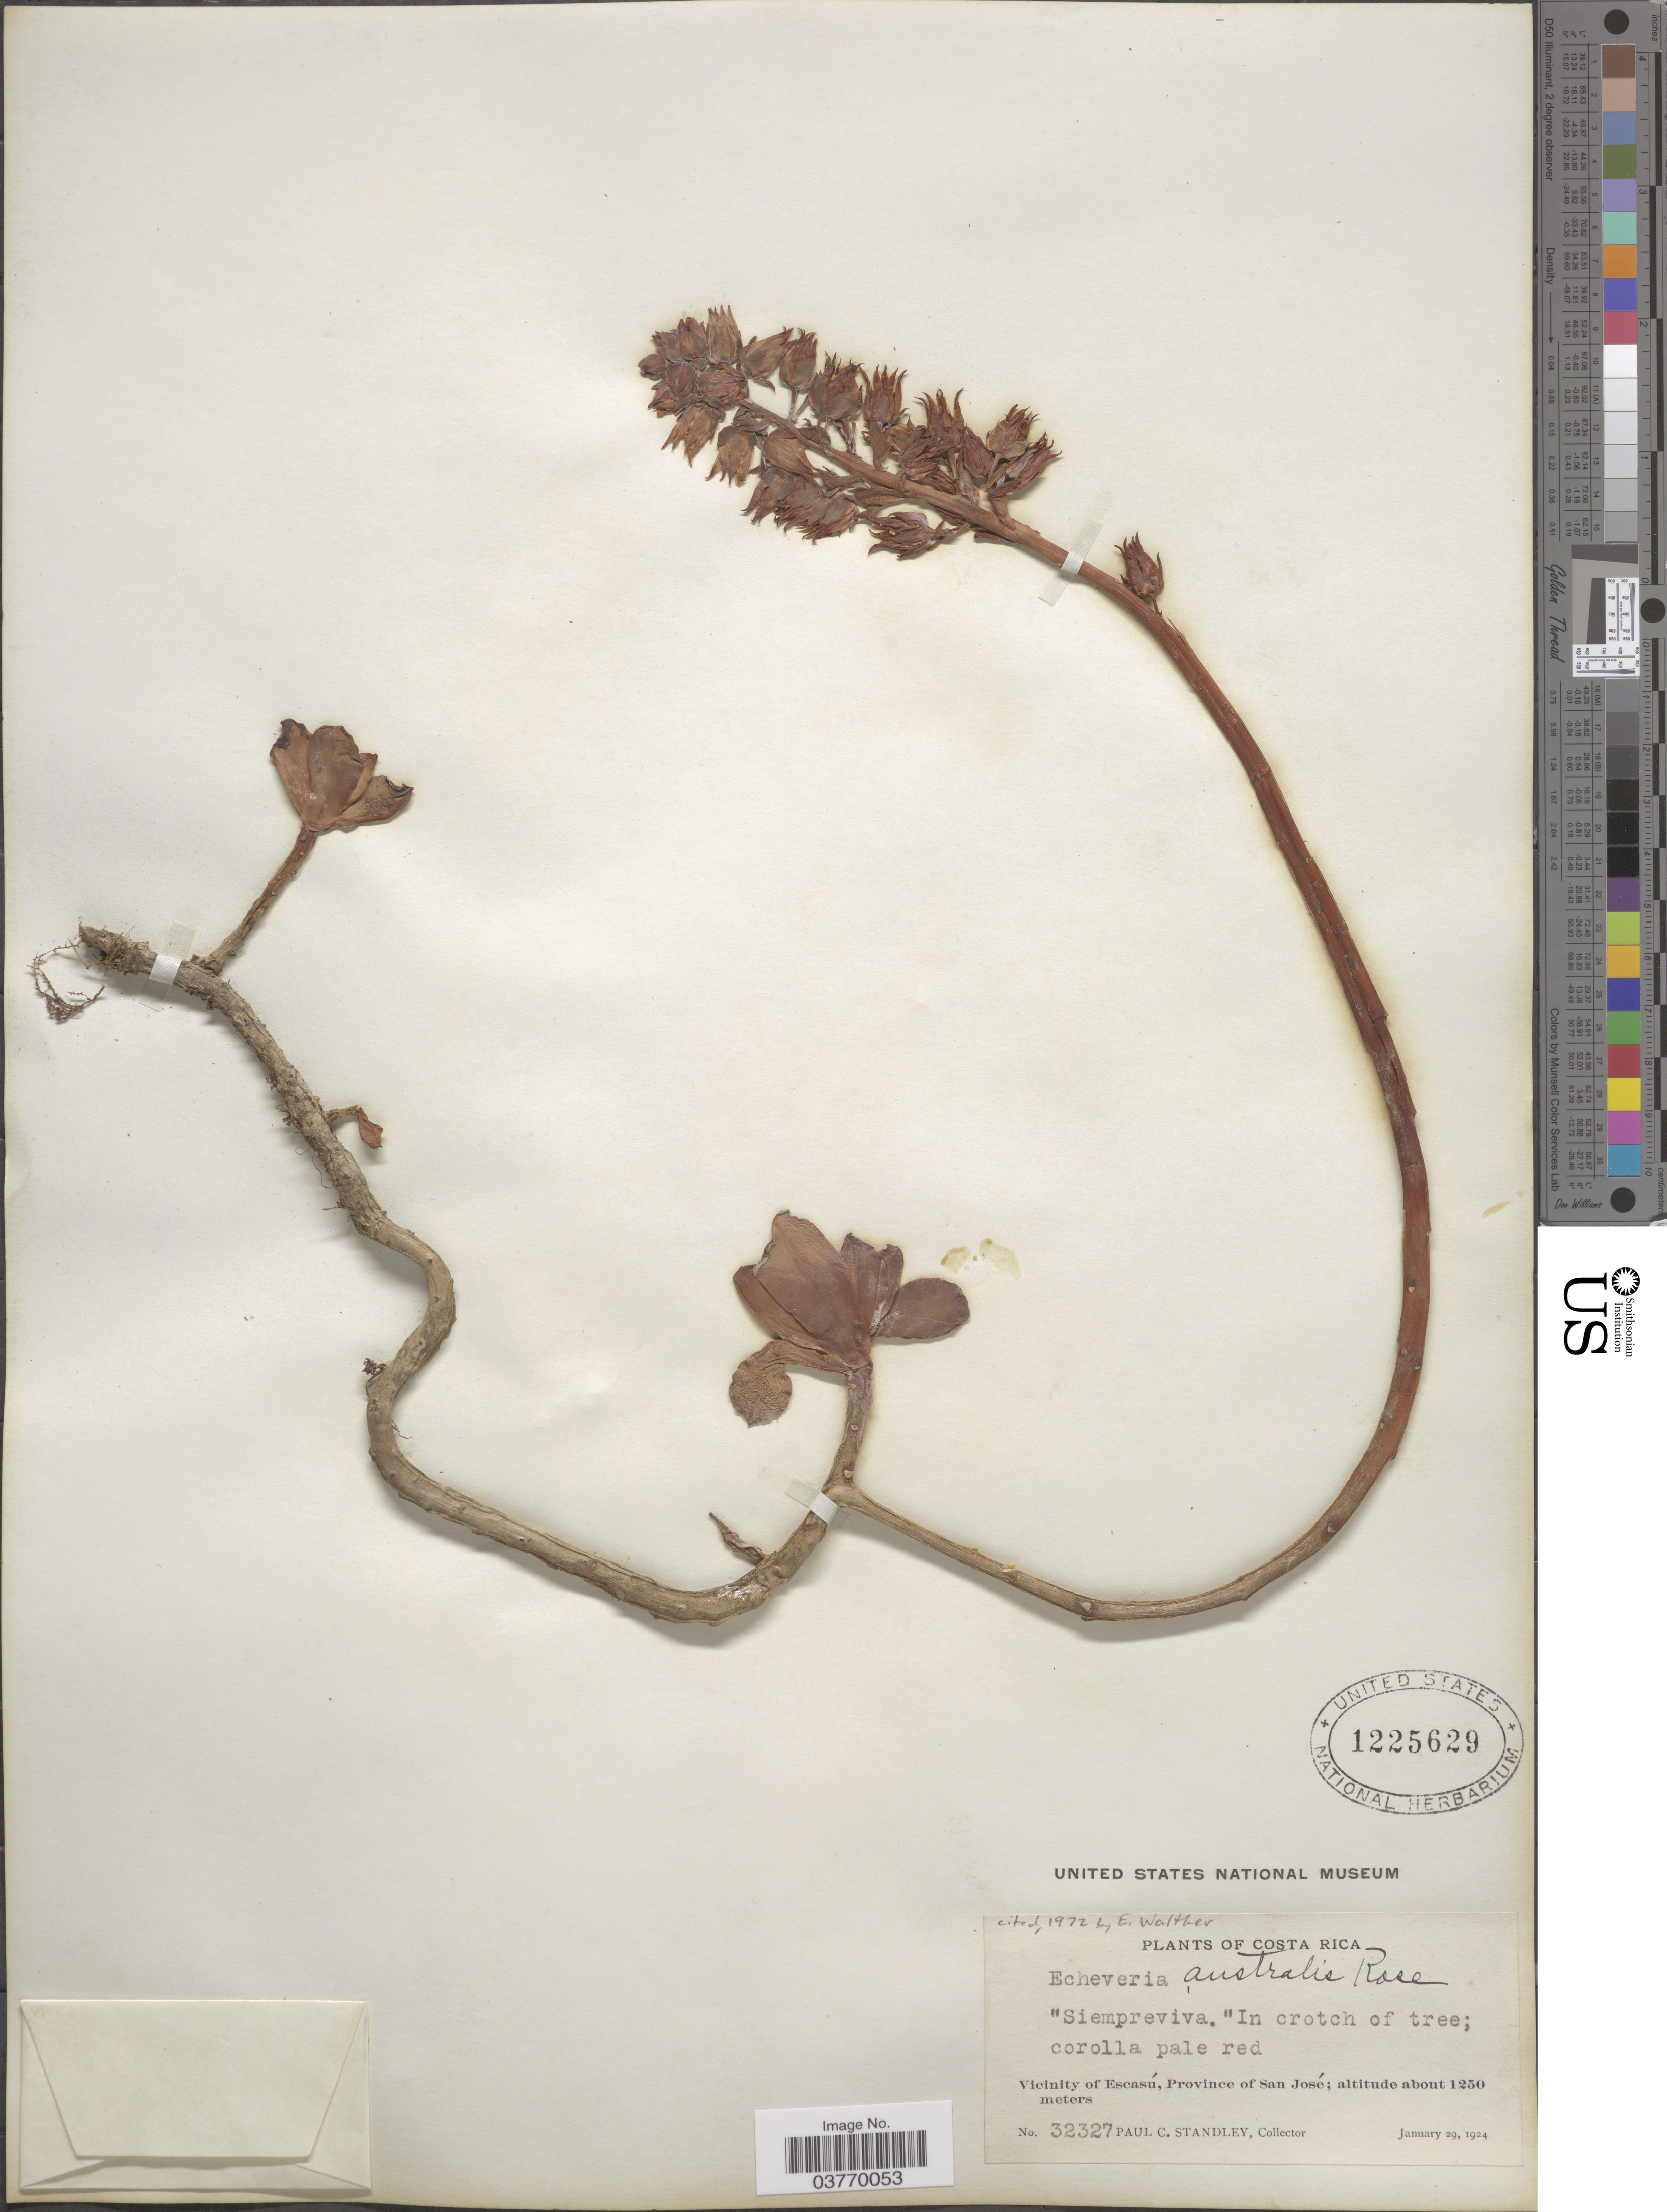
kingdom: Plantae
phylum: Tracheophyta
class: Magnoliopsida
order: Saxifragales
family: Crassulaceae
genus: Echeveria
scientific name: Echeveria australis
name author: Rose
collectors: P. C. Standley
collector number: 32327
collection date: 1924-01-29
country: Costa Rica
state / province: San José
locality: Vicinity of Escasú, Province of San José.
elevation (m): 1250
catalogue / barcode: US 1225629